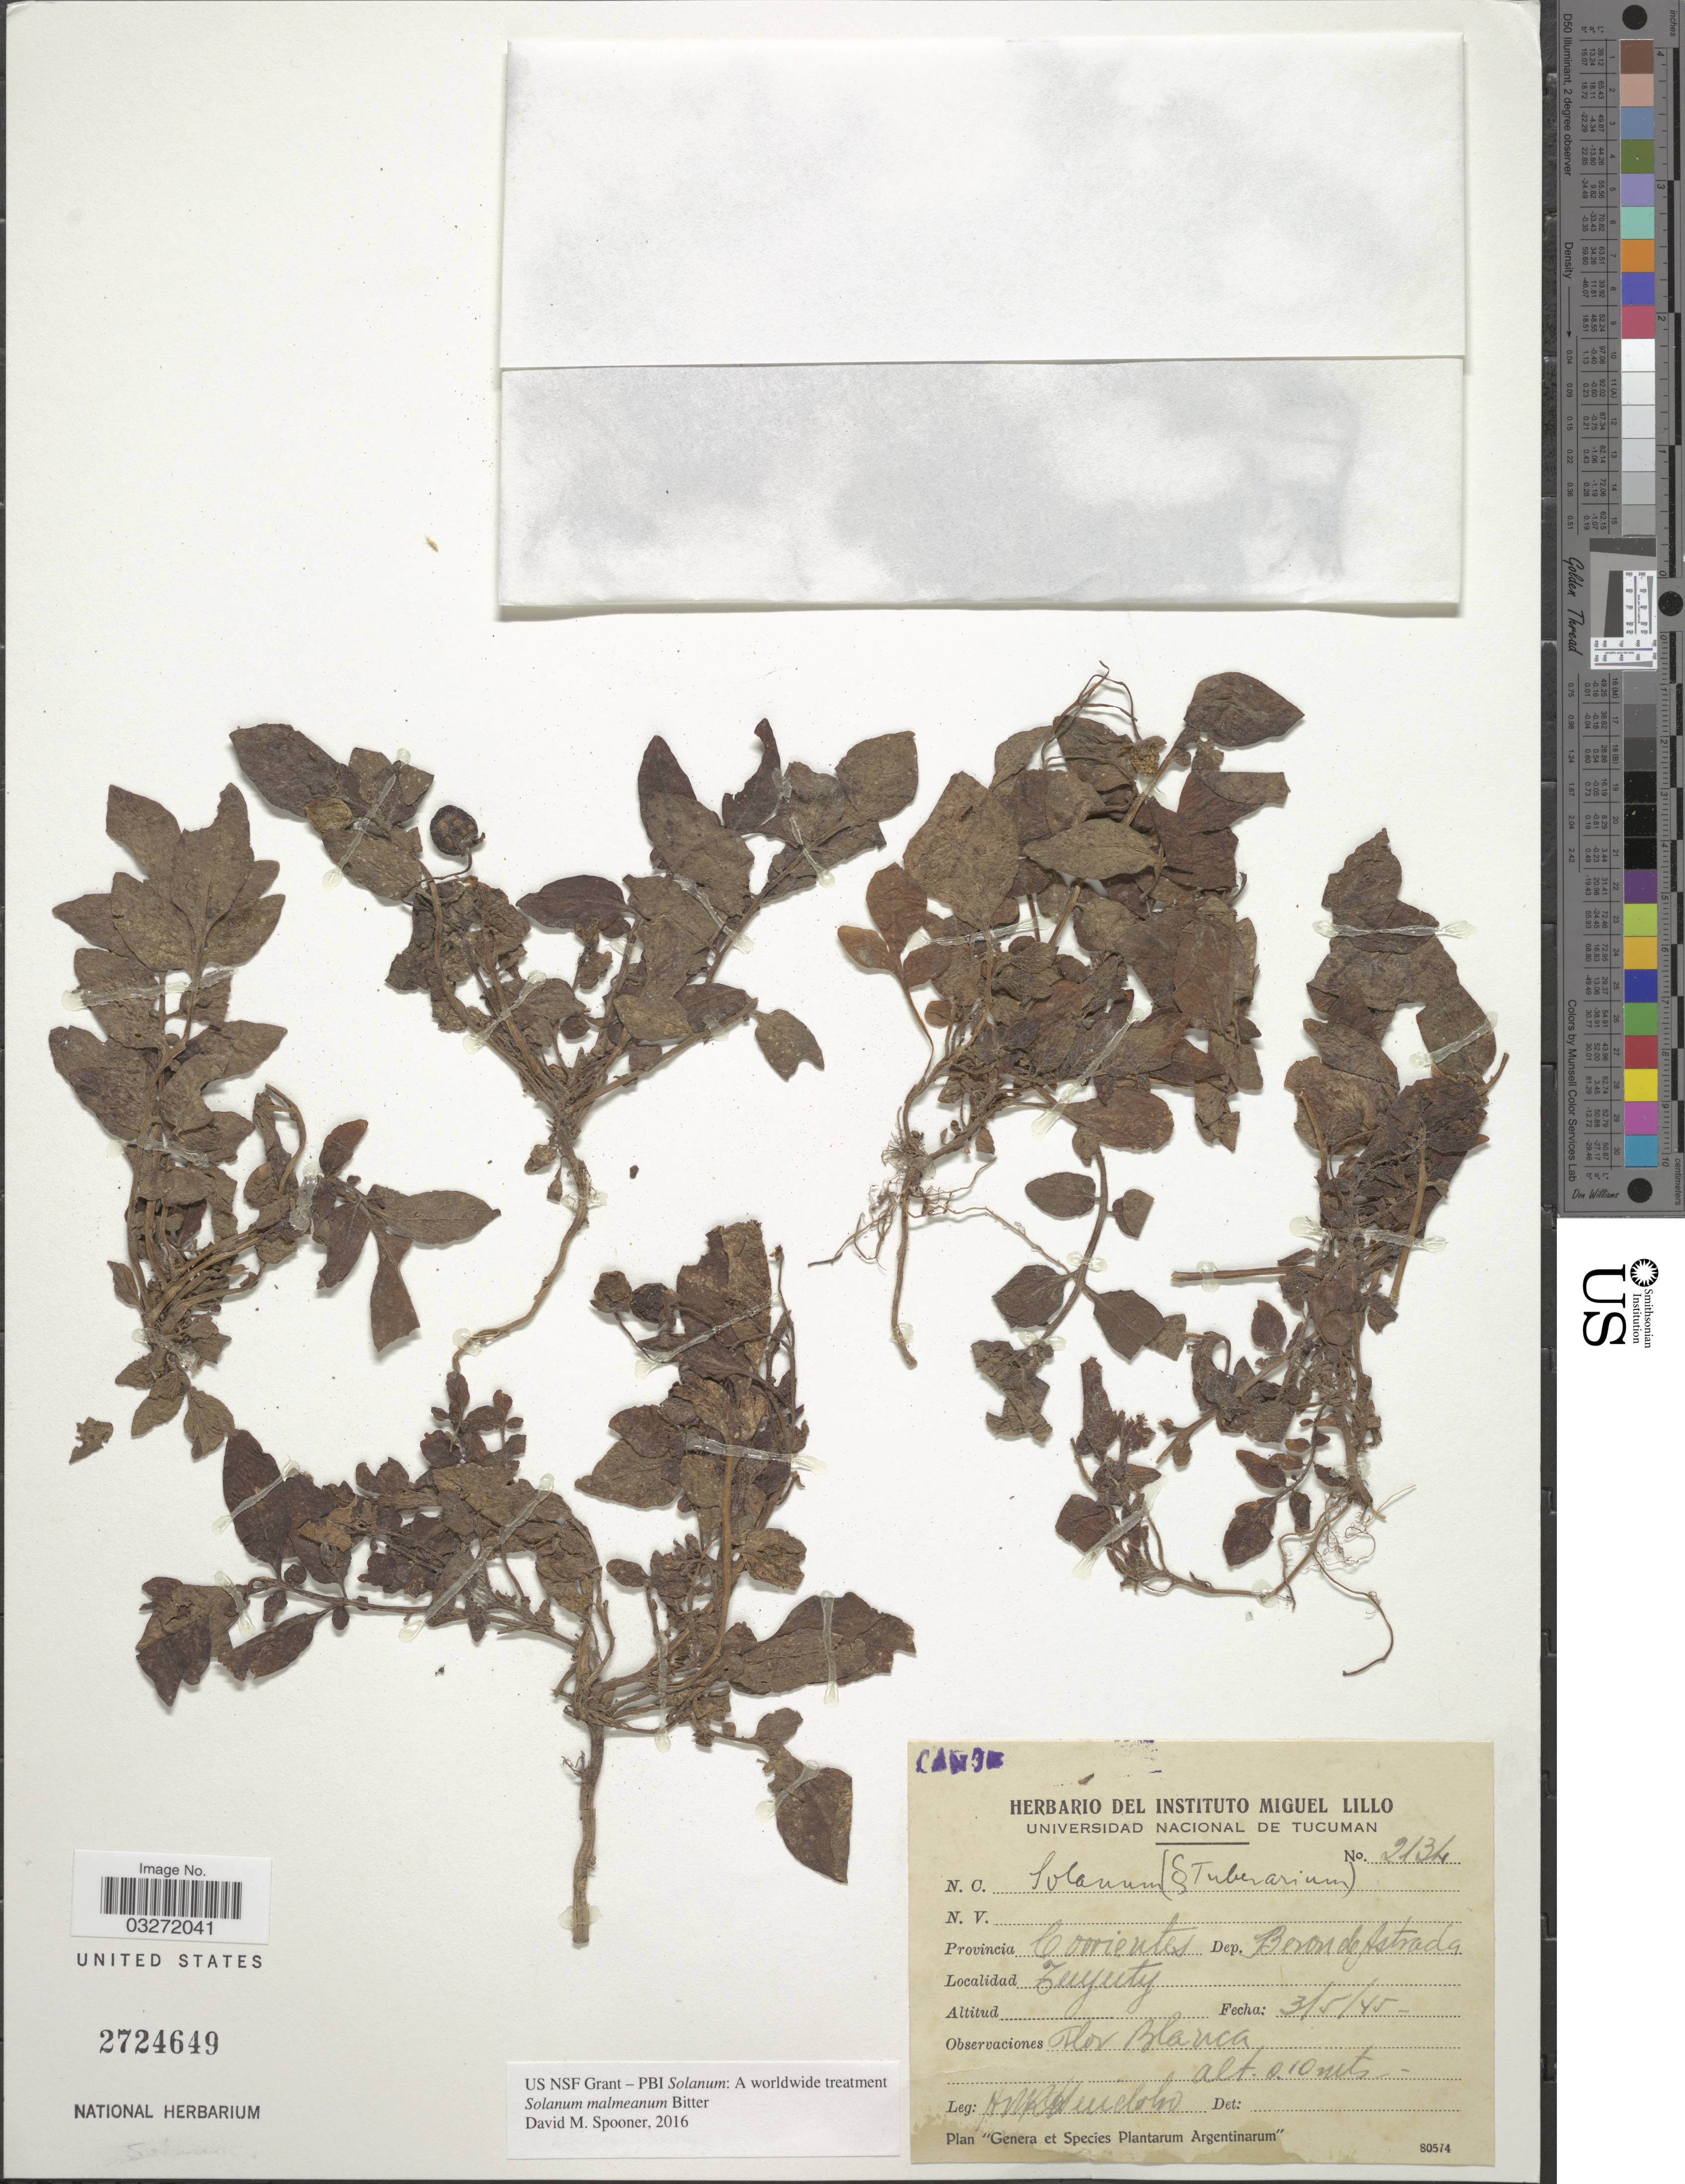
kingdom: Plantae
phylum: Tracheophyta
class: Magnoliopsida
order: Solanales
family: Solanaceae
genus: Solanum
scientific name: Solanum malmeanum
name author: Bitter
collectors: A. M. R. Huidobro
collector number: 2134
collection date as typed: Transcribed d/m/y: 3/5/45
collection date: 1945-05-03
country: Argentina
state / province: Corrientes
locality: Provincia Corrientes. Dep. Beron de Astrada. Tuyuty.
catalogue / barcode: US 2724649